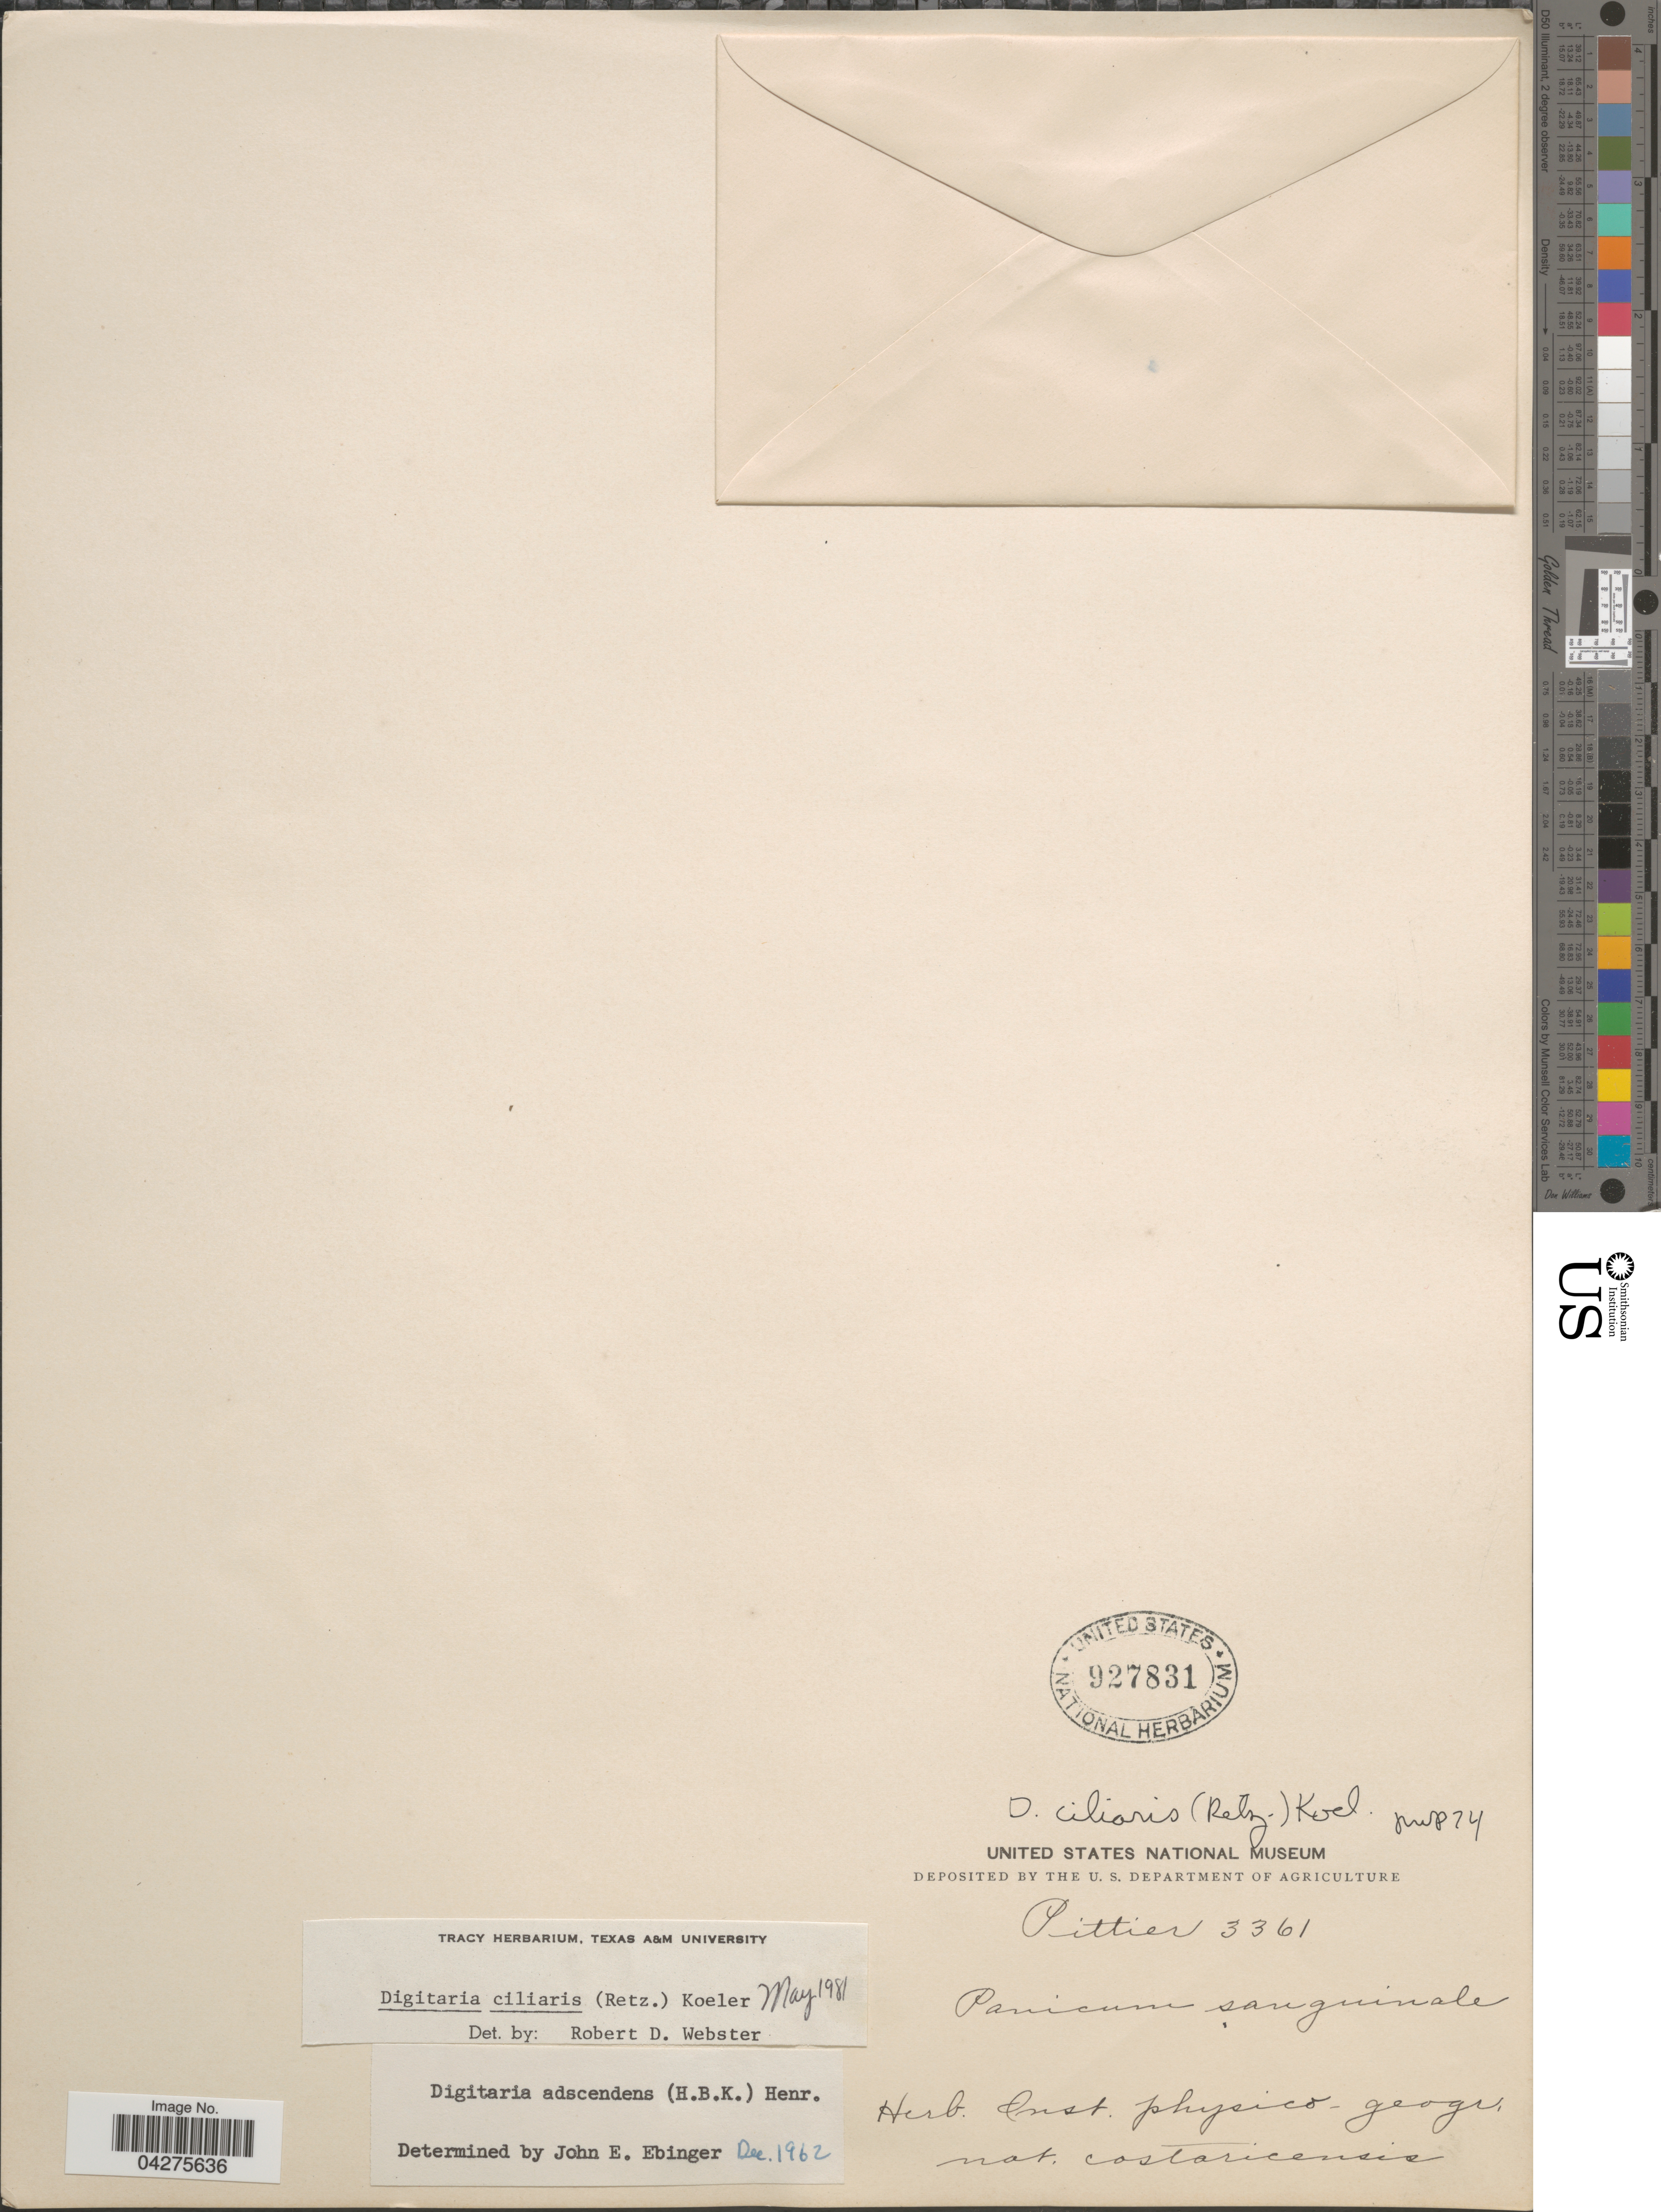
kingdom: Plantae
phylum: Tracheophyta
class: Liliopsida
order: Poales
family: Poaceae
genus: Digitaria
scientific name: Digitaria ciliaris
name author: (Retz.) Koeler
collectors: Pittier, --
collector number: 3361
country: Costa Rica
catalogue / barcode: US 927831